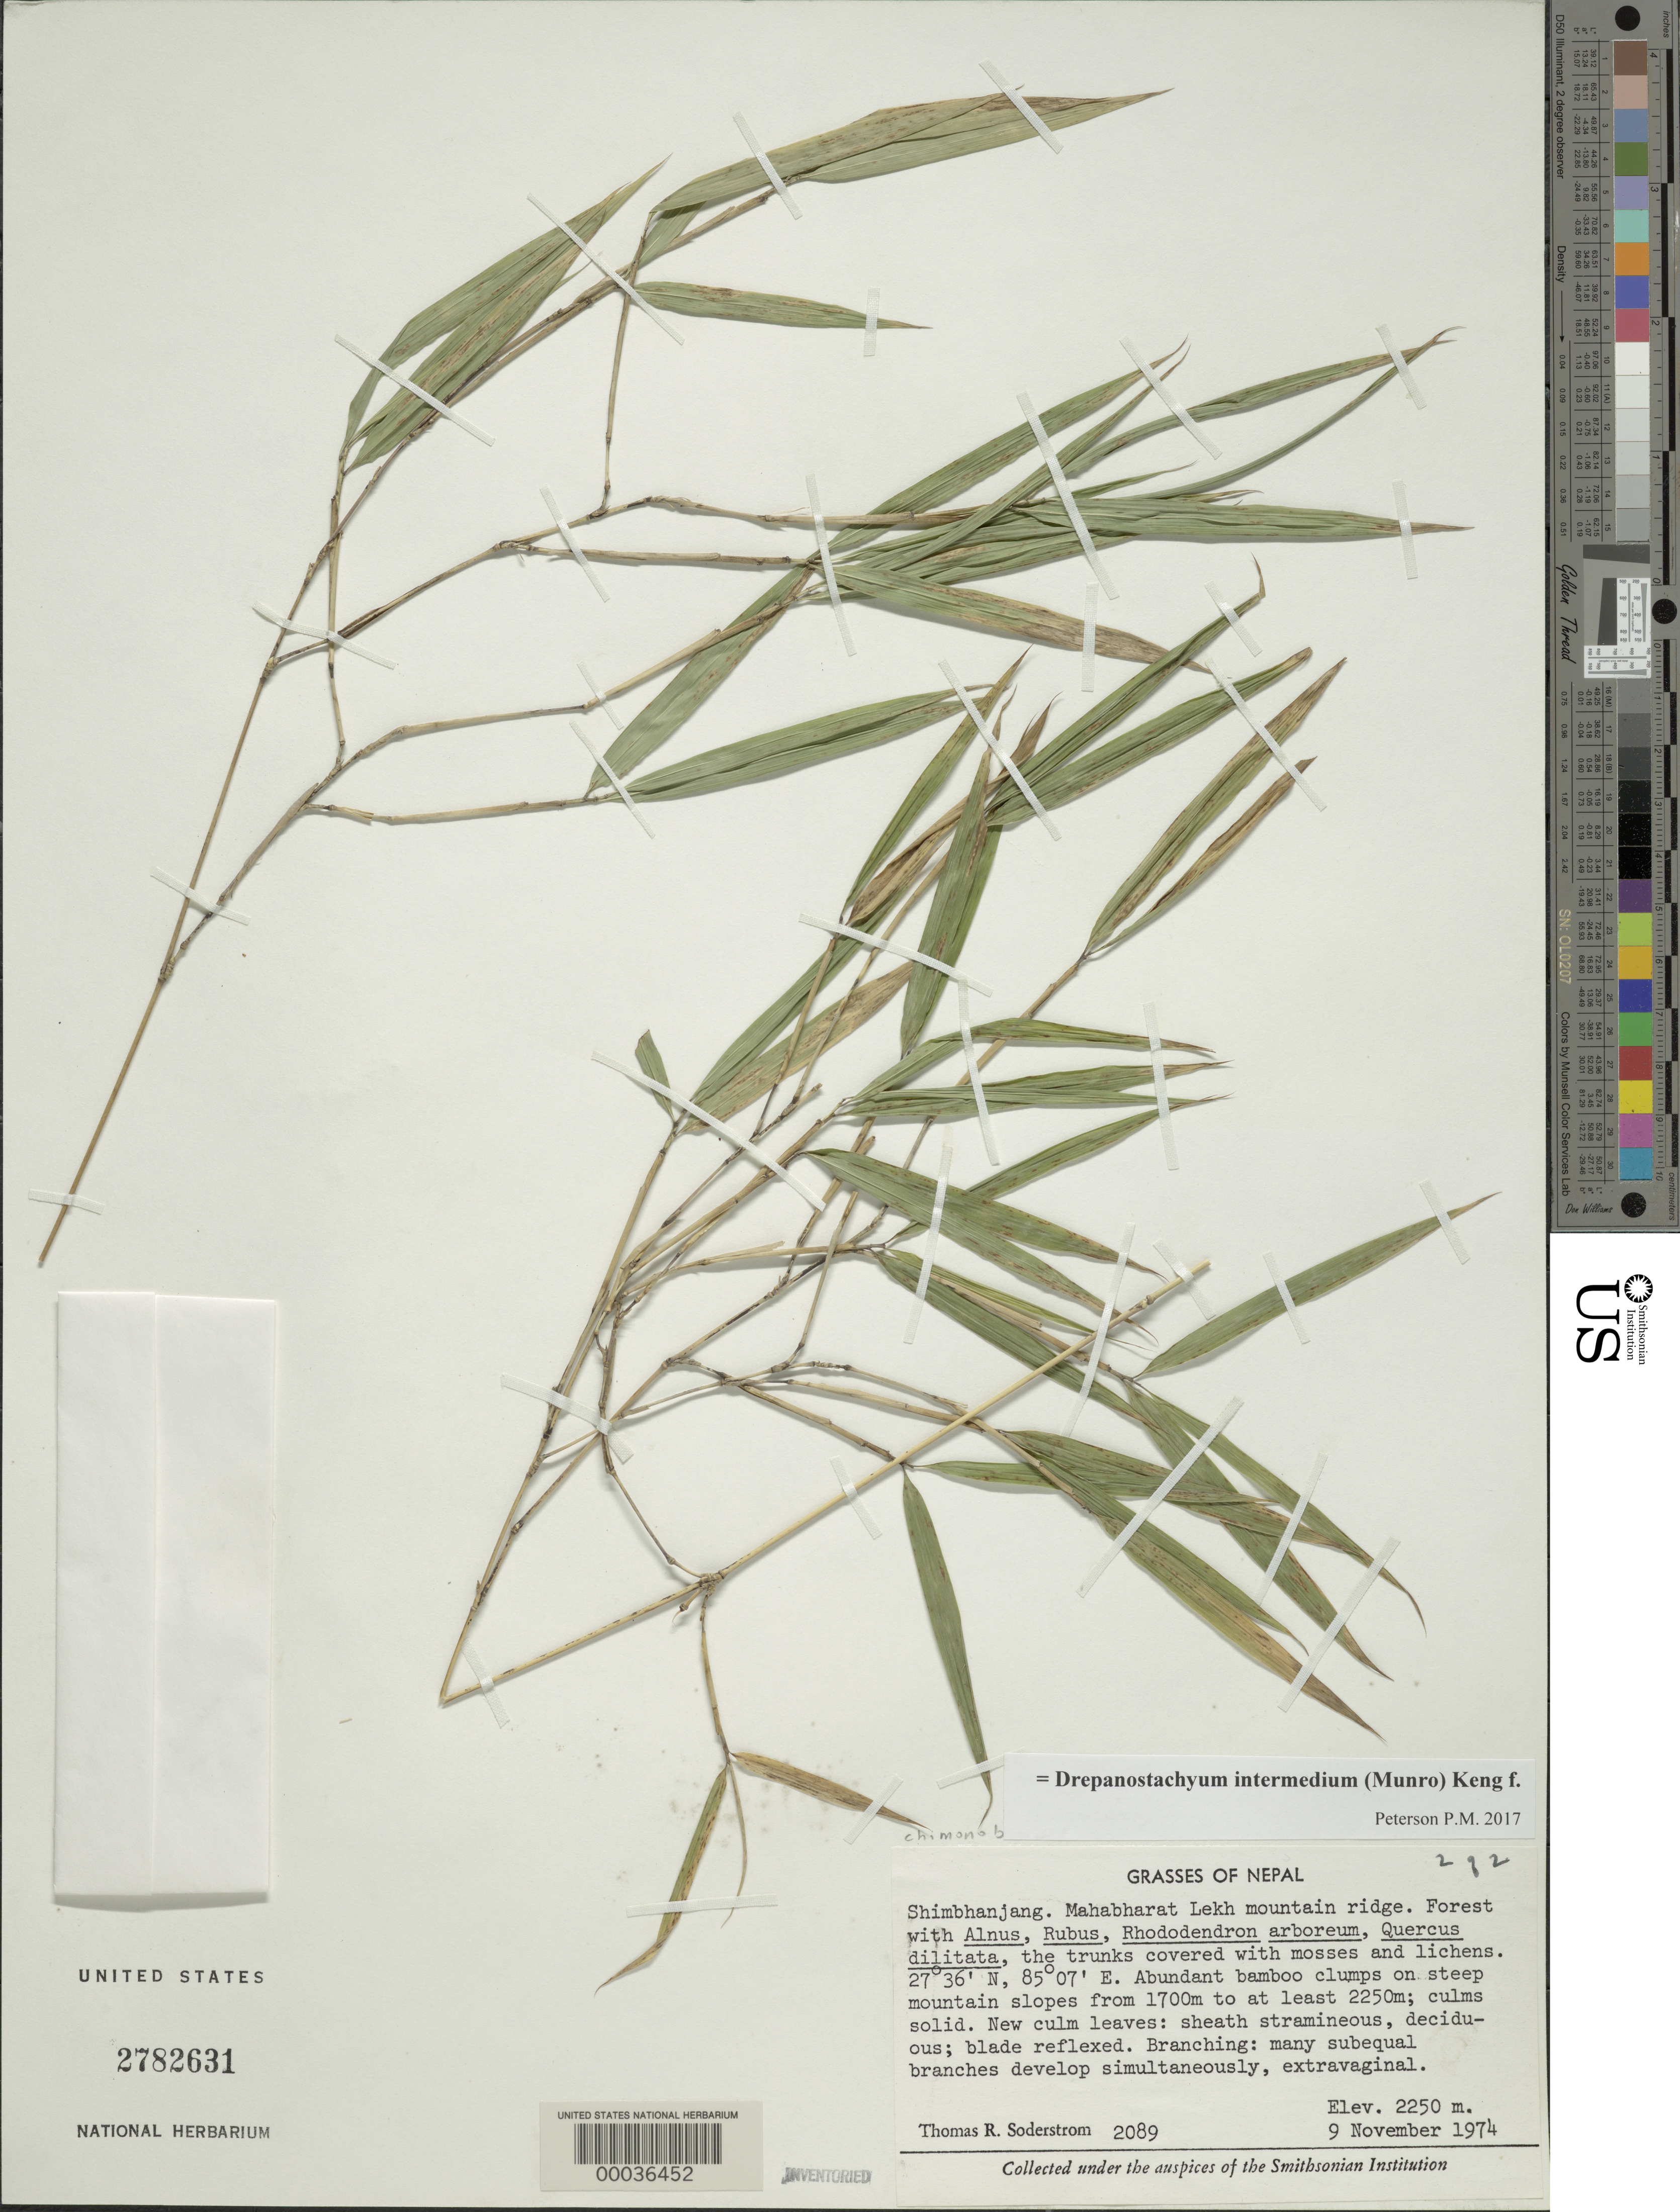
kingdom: Plantae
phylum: Tracheophyta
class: Liliopsida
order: Poales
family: Poaceae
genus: Drepanostachyum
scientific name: Drepanostachyum intermedium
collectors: T. R. Soderstrom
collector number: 2089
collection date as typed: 09 Nov 1974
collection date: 1974-11-09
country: Nepal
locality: Shimbhanjang, mahabharat lekh mountain ridge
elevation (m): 2250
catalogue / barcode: US 2782631